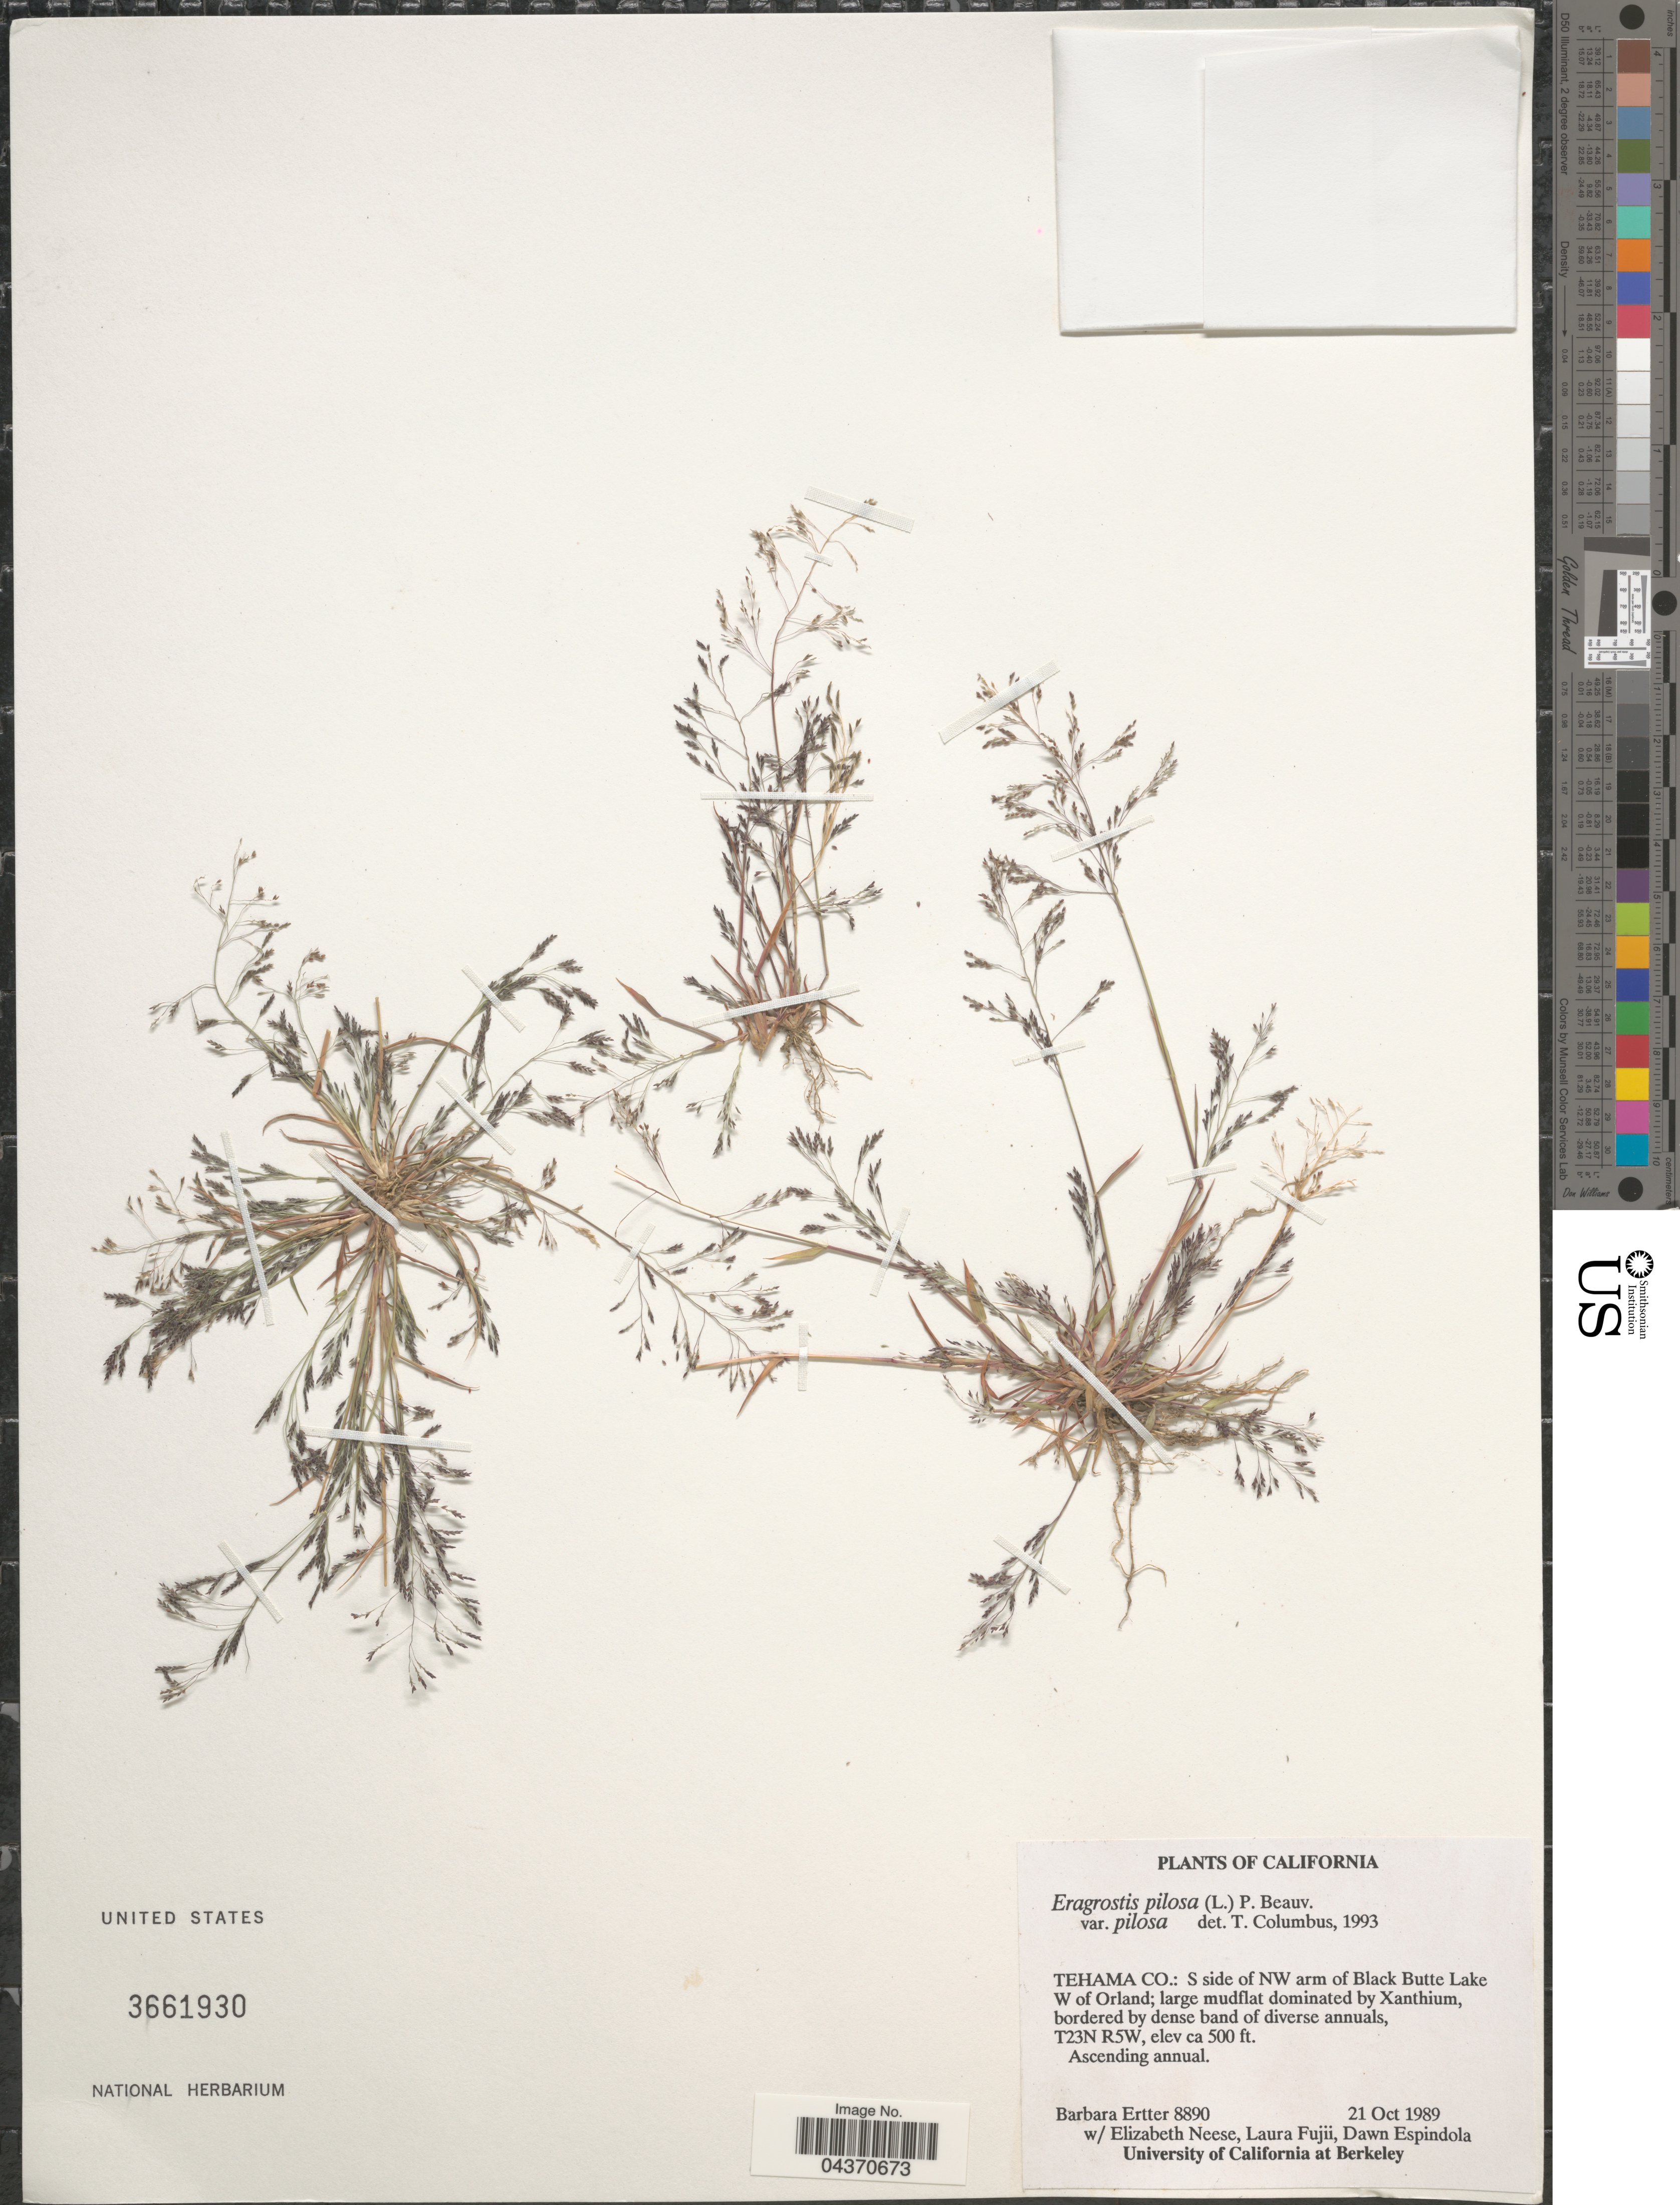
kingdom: Plantae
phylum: Tracheophyta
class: Liliopsida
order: Poales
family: Poaceae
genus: Eragrostis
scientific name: Eragrostis pilosa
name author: (L.) P. Beauv.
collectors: B. Ertter, E. C Neese, L. Fujii & D. Espindola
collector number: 8890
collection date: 1989-10-21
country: United States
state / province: California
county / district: Tehama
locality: Tehama Co.: S side of NW arm of Black Butte Lake W of Orland; T23N R5W.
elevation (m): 152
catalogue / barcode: US 3661930